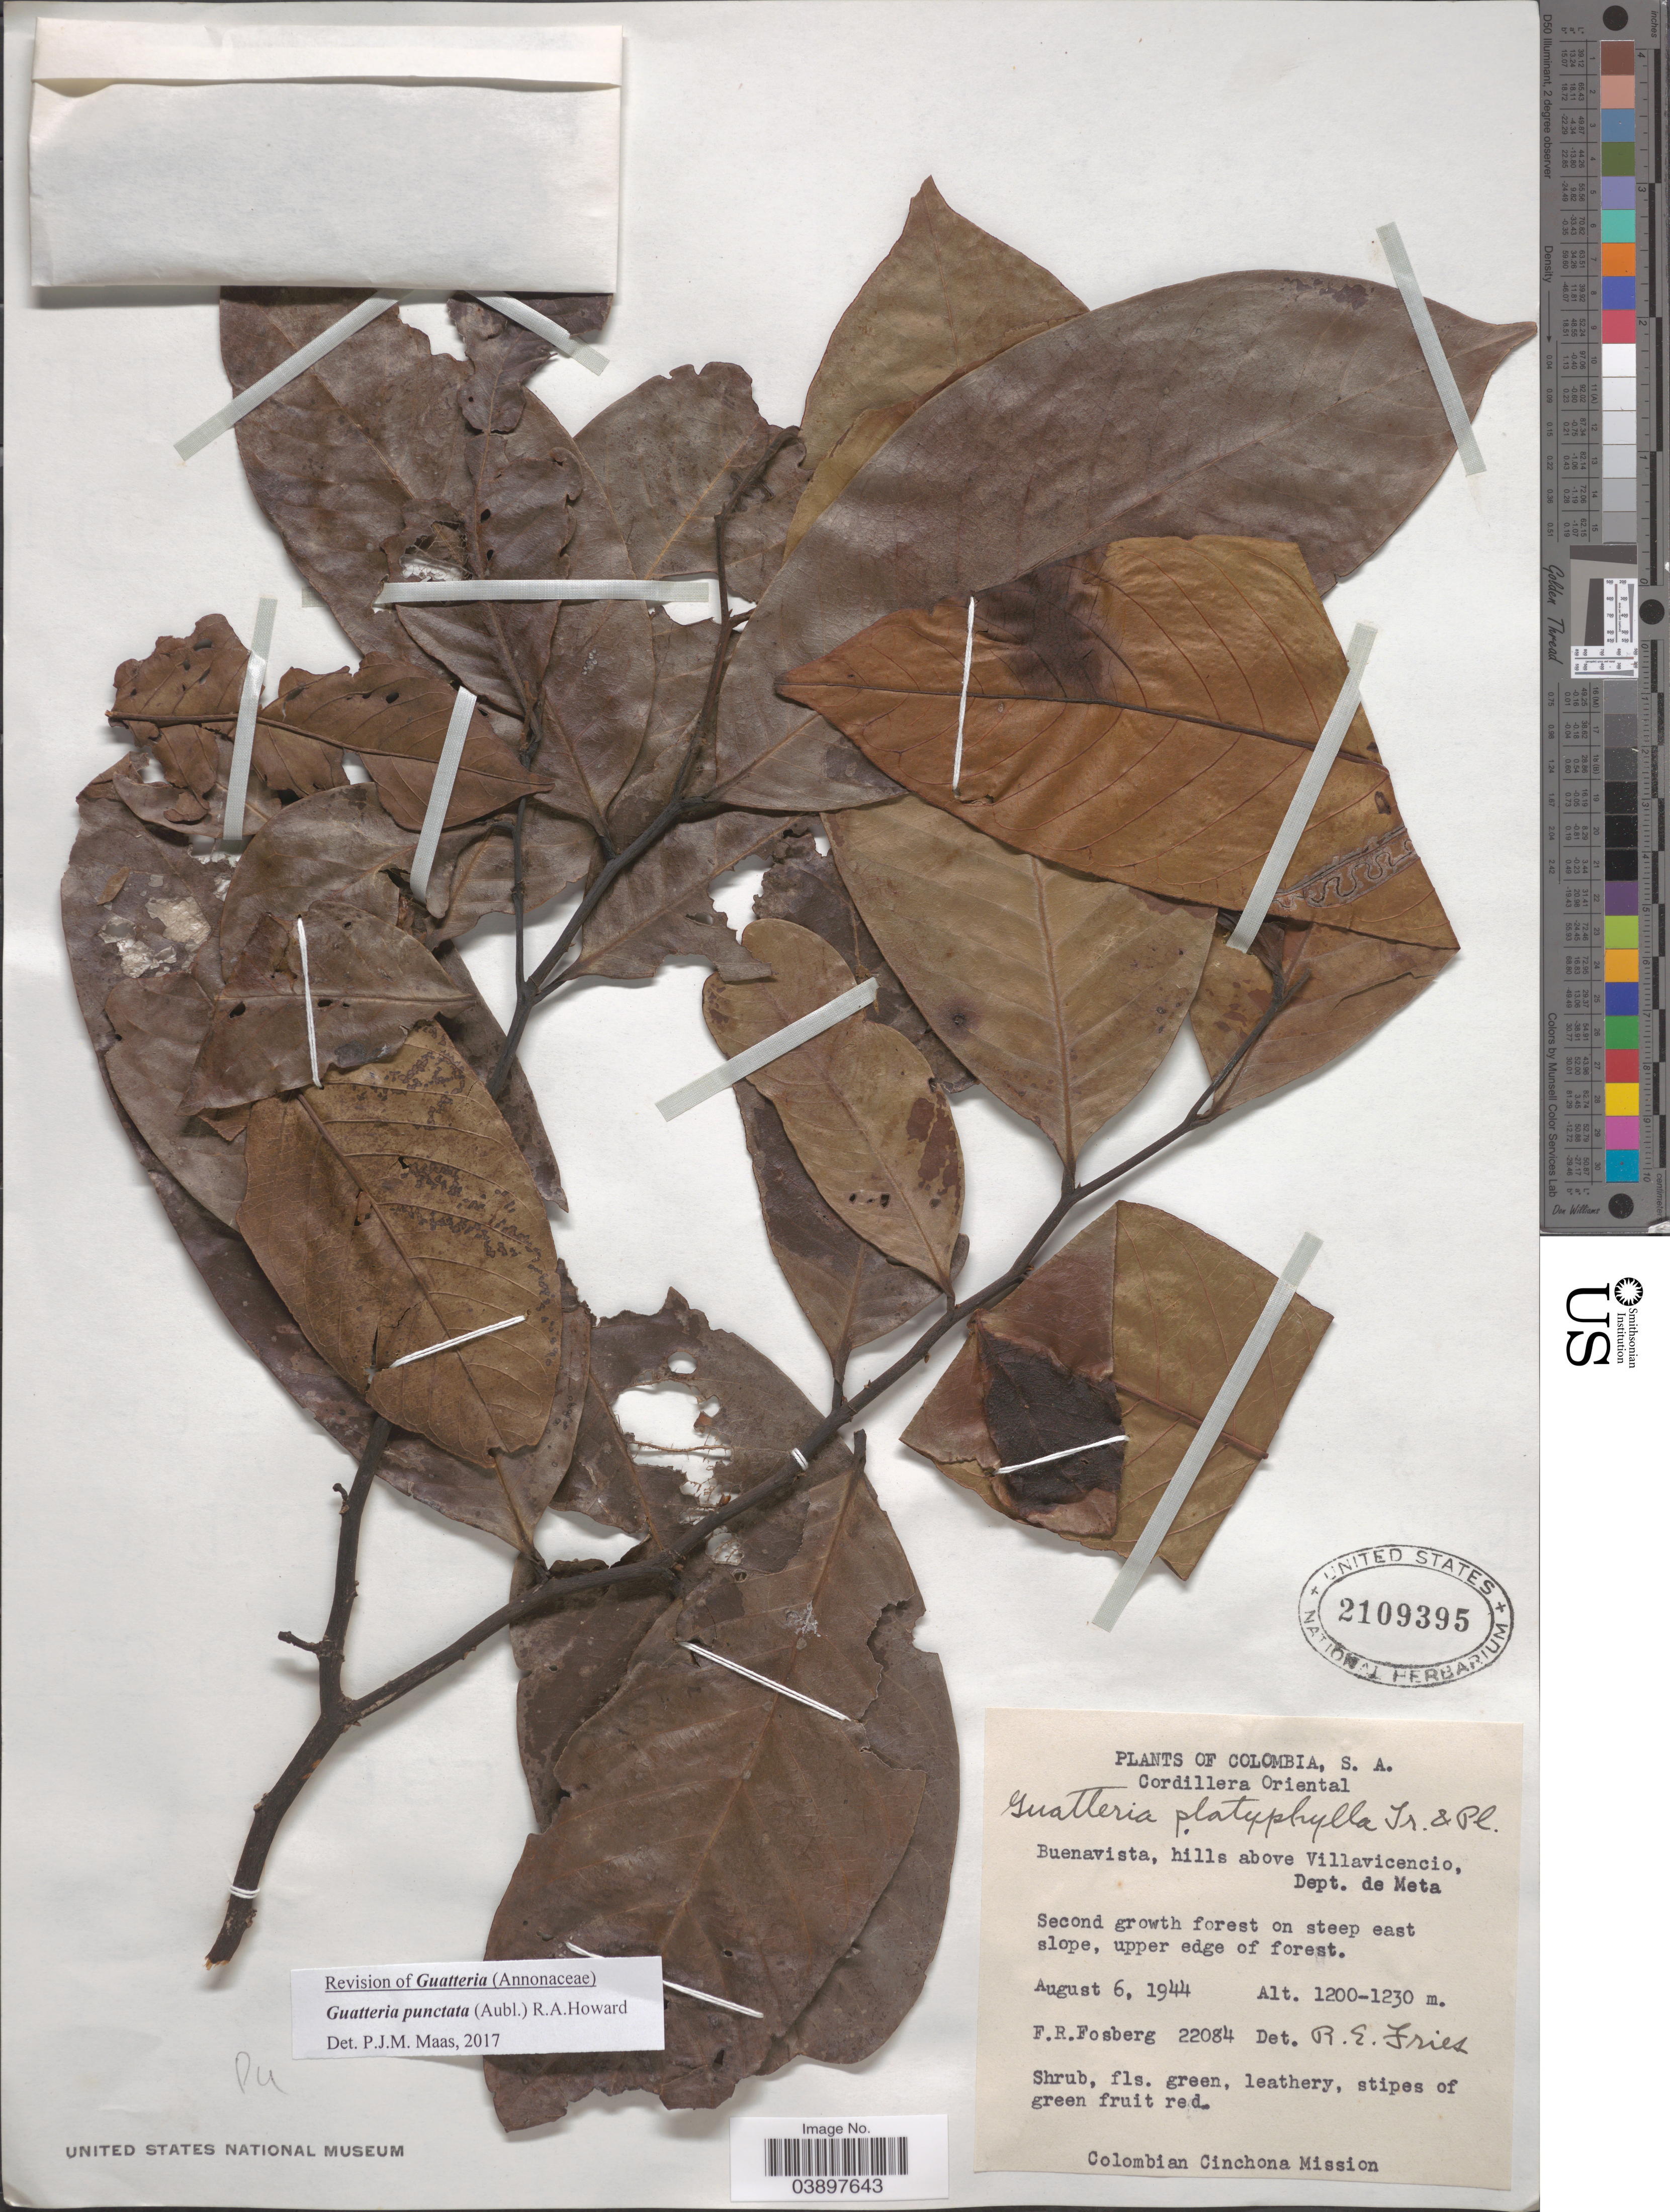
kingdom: Plantae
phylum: Tracheophyta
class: Magnoliopsida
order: Magnoliales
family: Annonaceae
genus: Guatteria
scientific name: Guatteria punctata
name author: (Aubl.) R.A. Howard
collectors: F. R. Fosberg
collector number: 22084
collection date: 1944-08-06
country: Colombia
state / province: Meta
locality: Cordillera Oriental. Buenavista, hills above Villavicencio, Dept. de Meta. On steep east slope, upper edge of forest.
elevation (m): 1200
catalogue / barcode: US 2109395